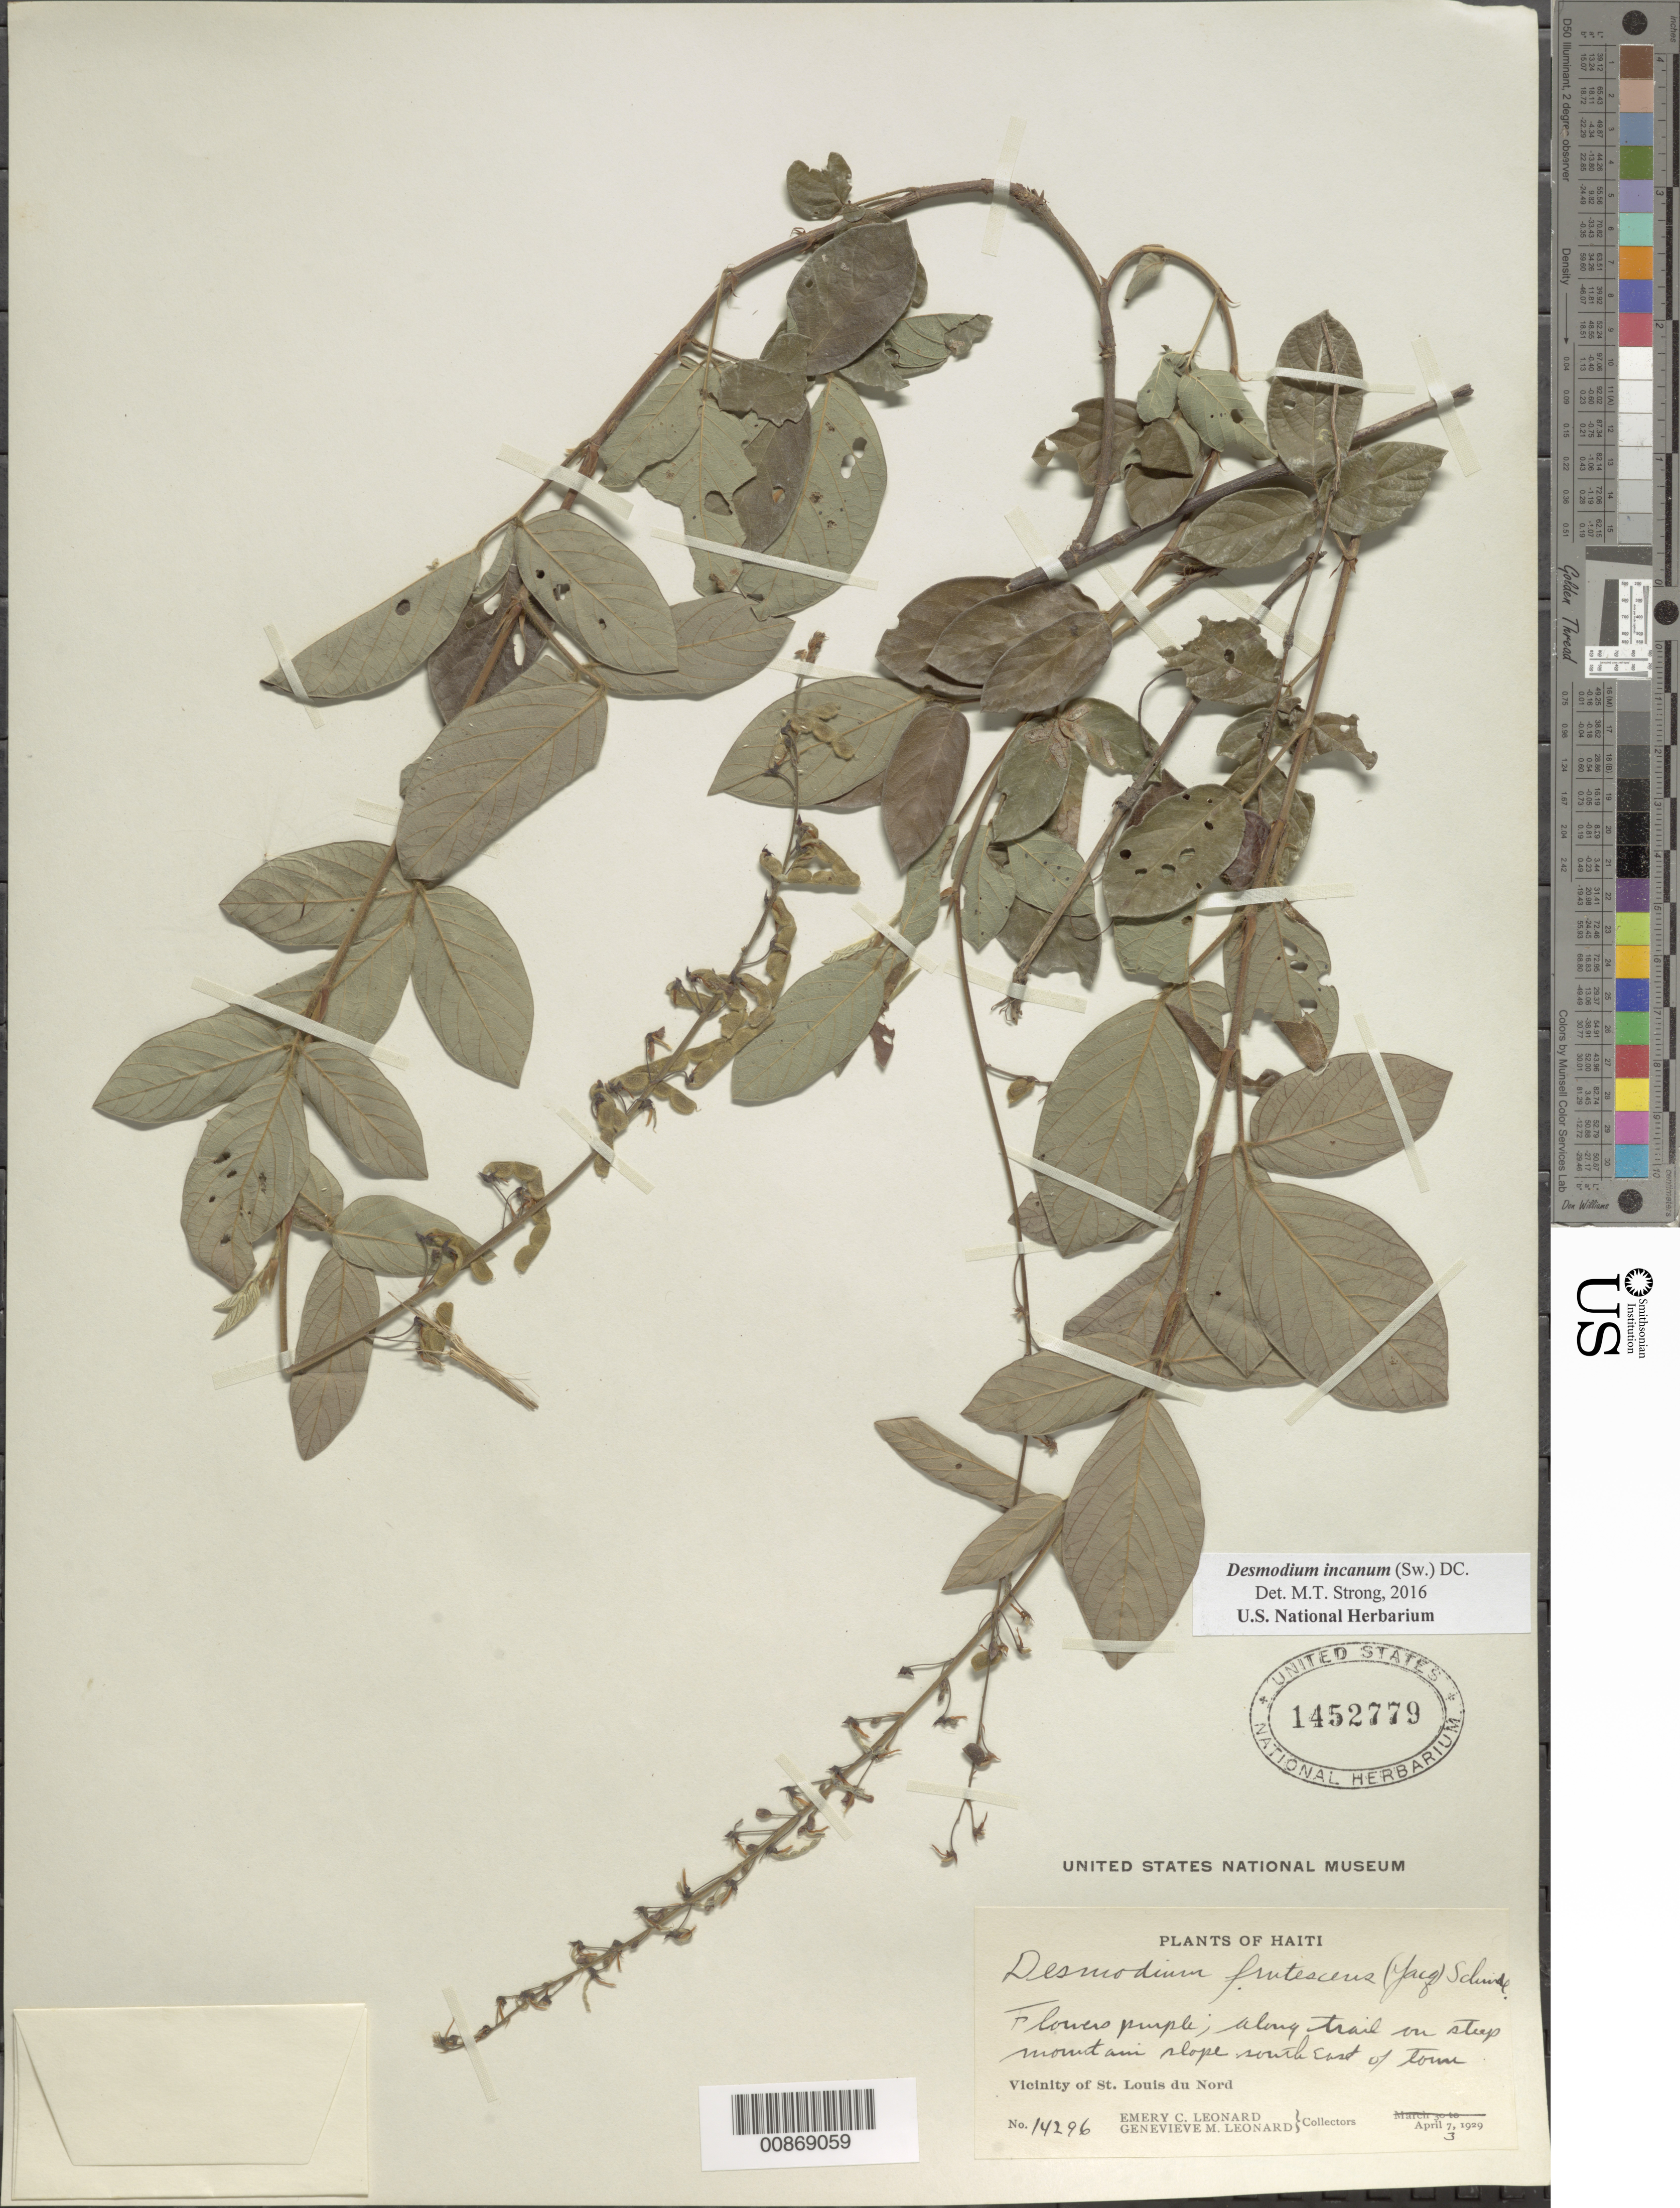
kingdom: Plantae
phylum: Tracheophyta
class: Magnoliopsida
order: Fabales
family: Fabaceae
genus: Desmodium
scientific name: Desmodium incanum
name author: (Sw.) DC.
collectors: E. C. Leonard & G. M. Leonard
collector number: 14296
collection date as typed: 03 Apr 1929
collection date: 1929-04-03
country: Haiti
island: Hispaniola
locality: Vicinity of St. Louis du Nord. Along trail on steep mountain slope southeast of town.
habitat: Along trail on steep mountain slope.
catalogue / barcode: US 1452779